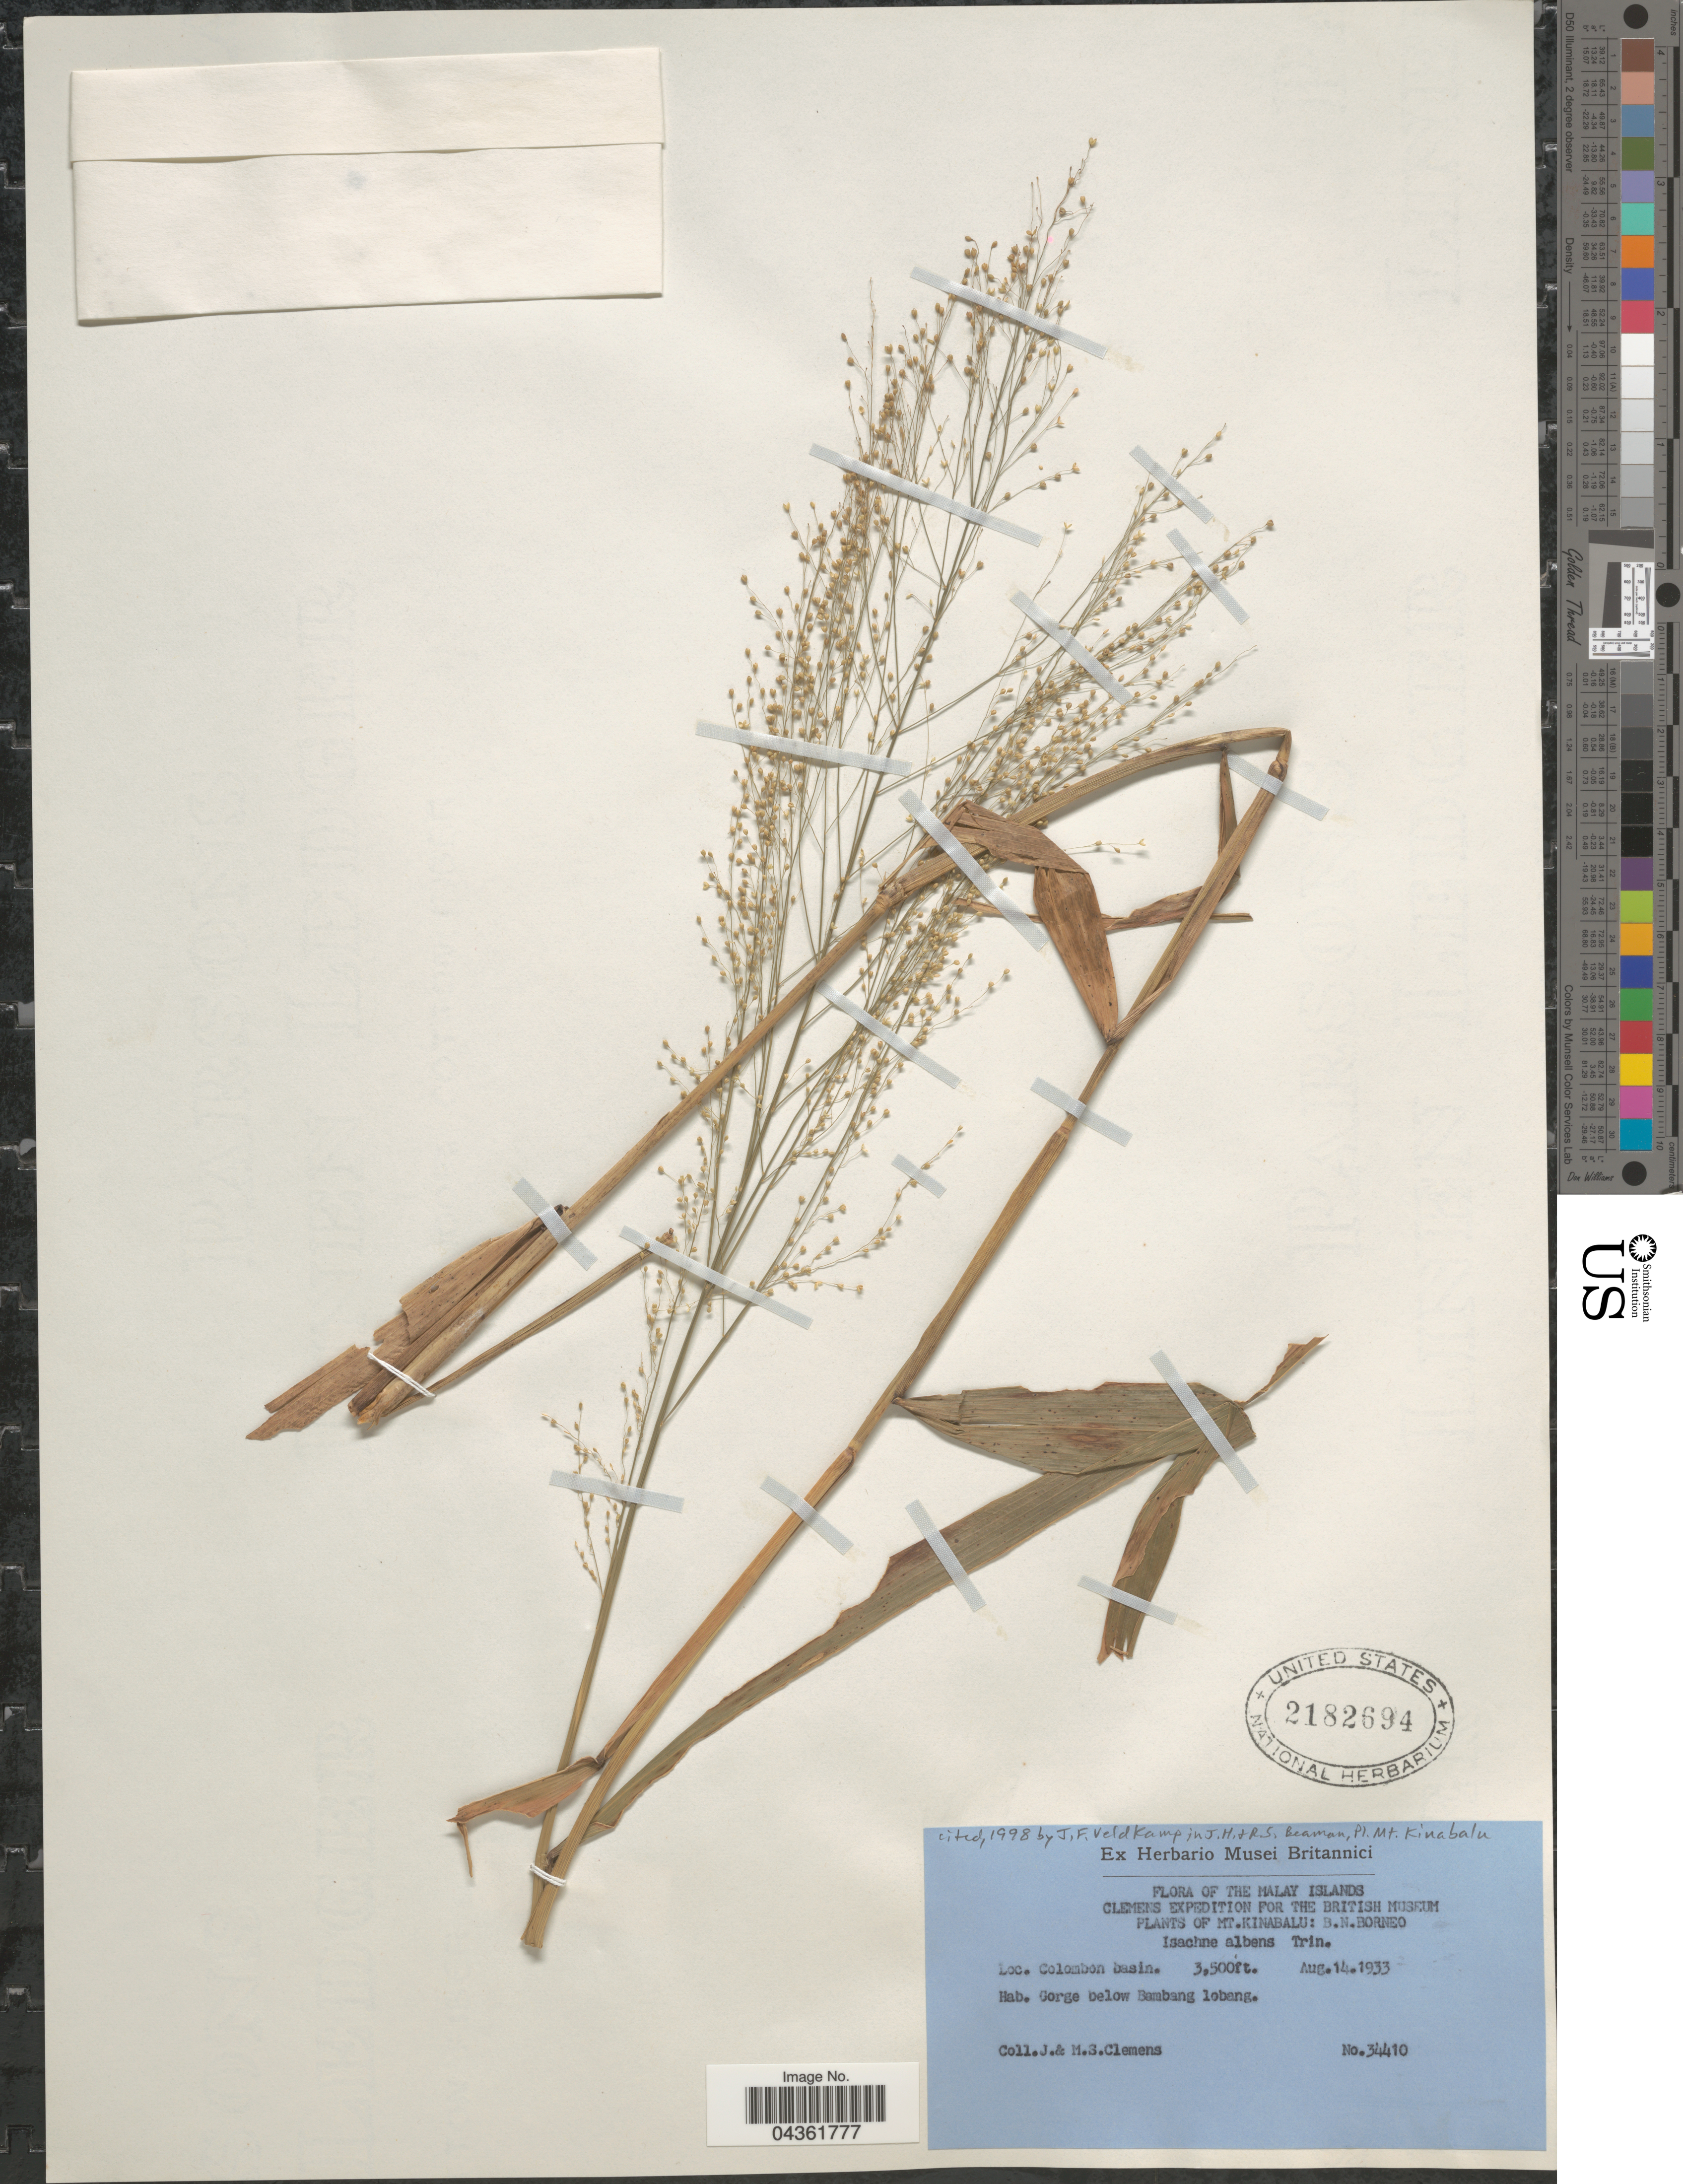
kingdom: Plantae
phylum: Tracheophyta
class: Liliopsida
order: Poales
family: Poaceae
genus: Isachne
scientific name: Isachne albens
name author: Trin.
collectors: J. Clemens & M. S. Clemens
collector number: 34410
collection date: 1933-08-14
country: Malaysia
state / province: Sabah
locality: The Malay Islands. Clemens Expedition for the British Museum. Mt. Kinabalu: B.N. Borneo. Colombon basin. Gorge below Bambang lobang.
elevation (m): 1067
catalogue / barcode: US 2182694